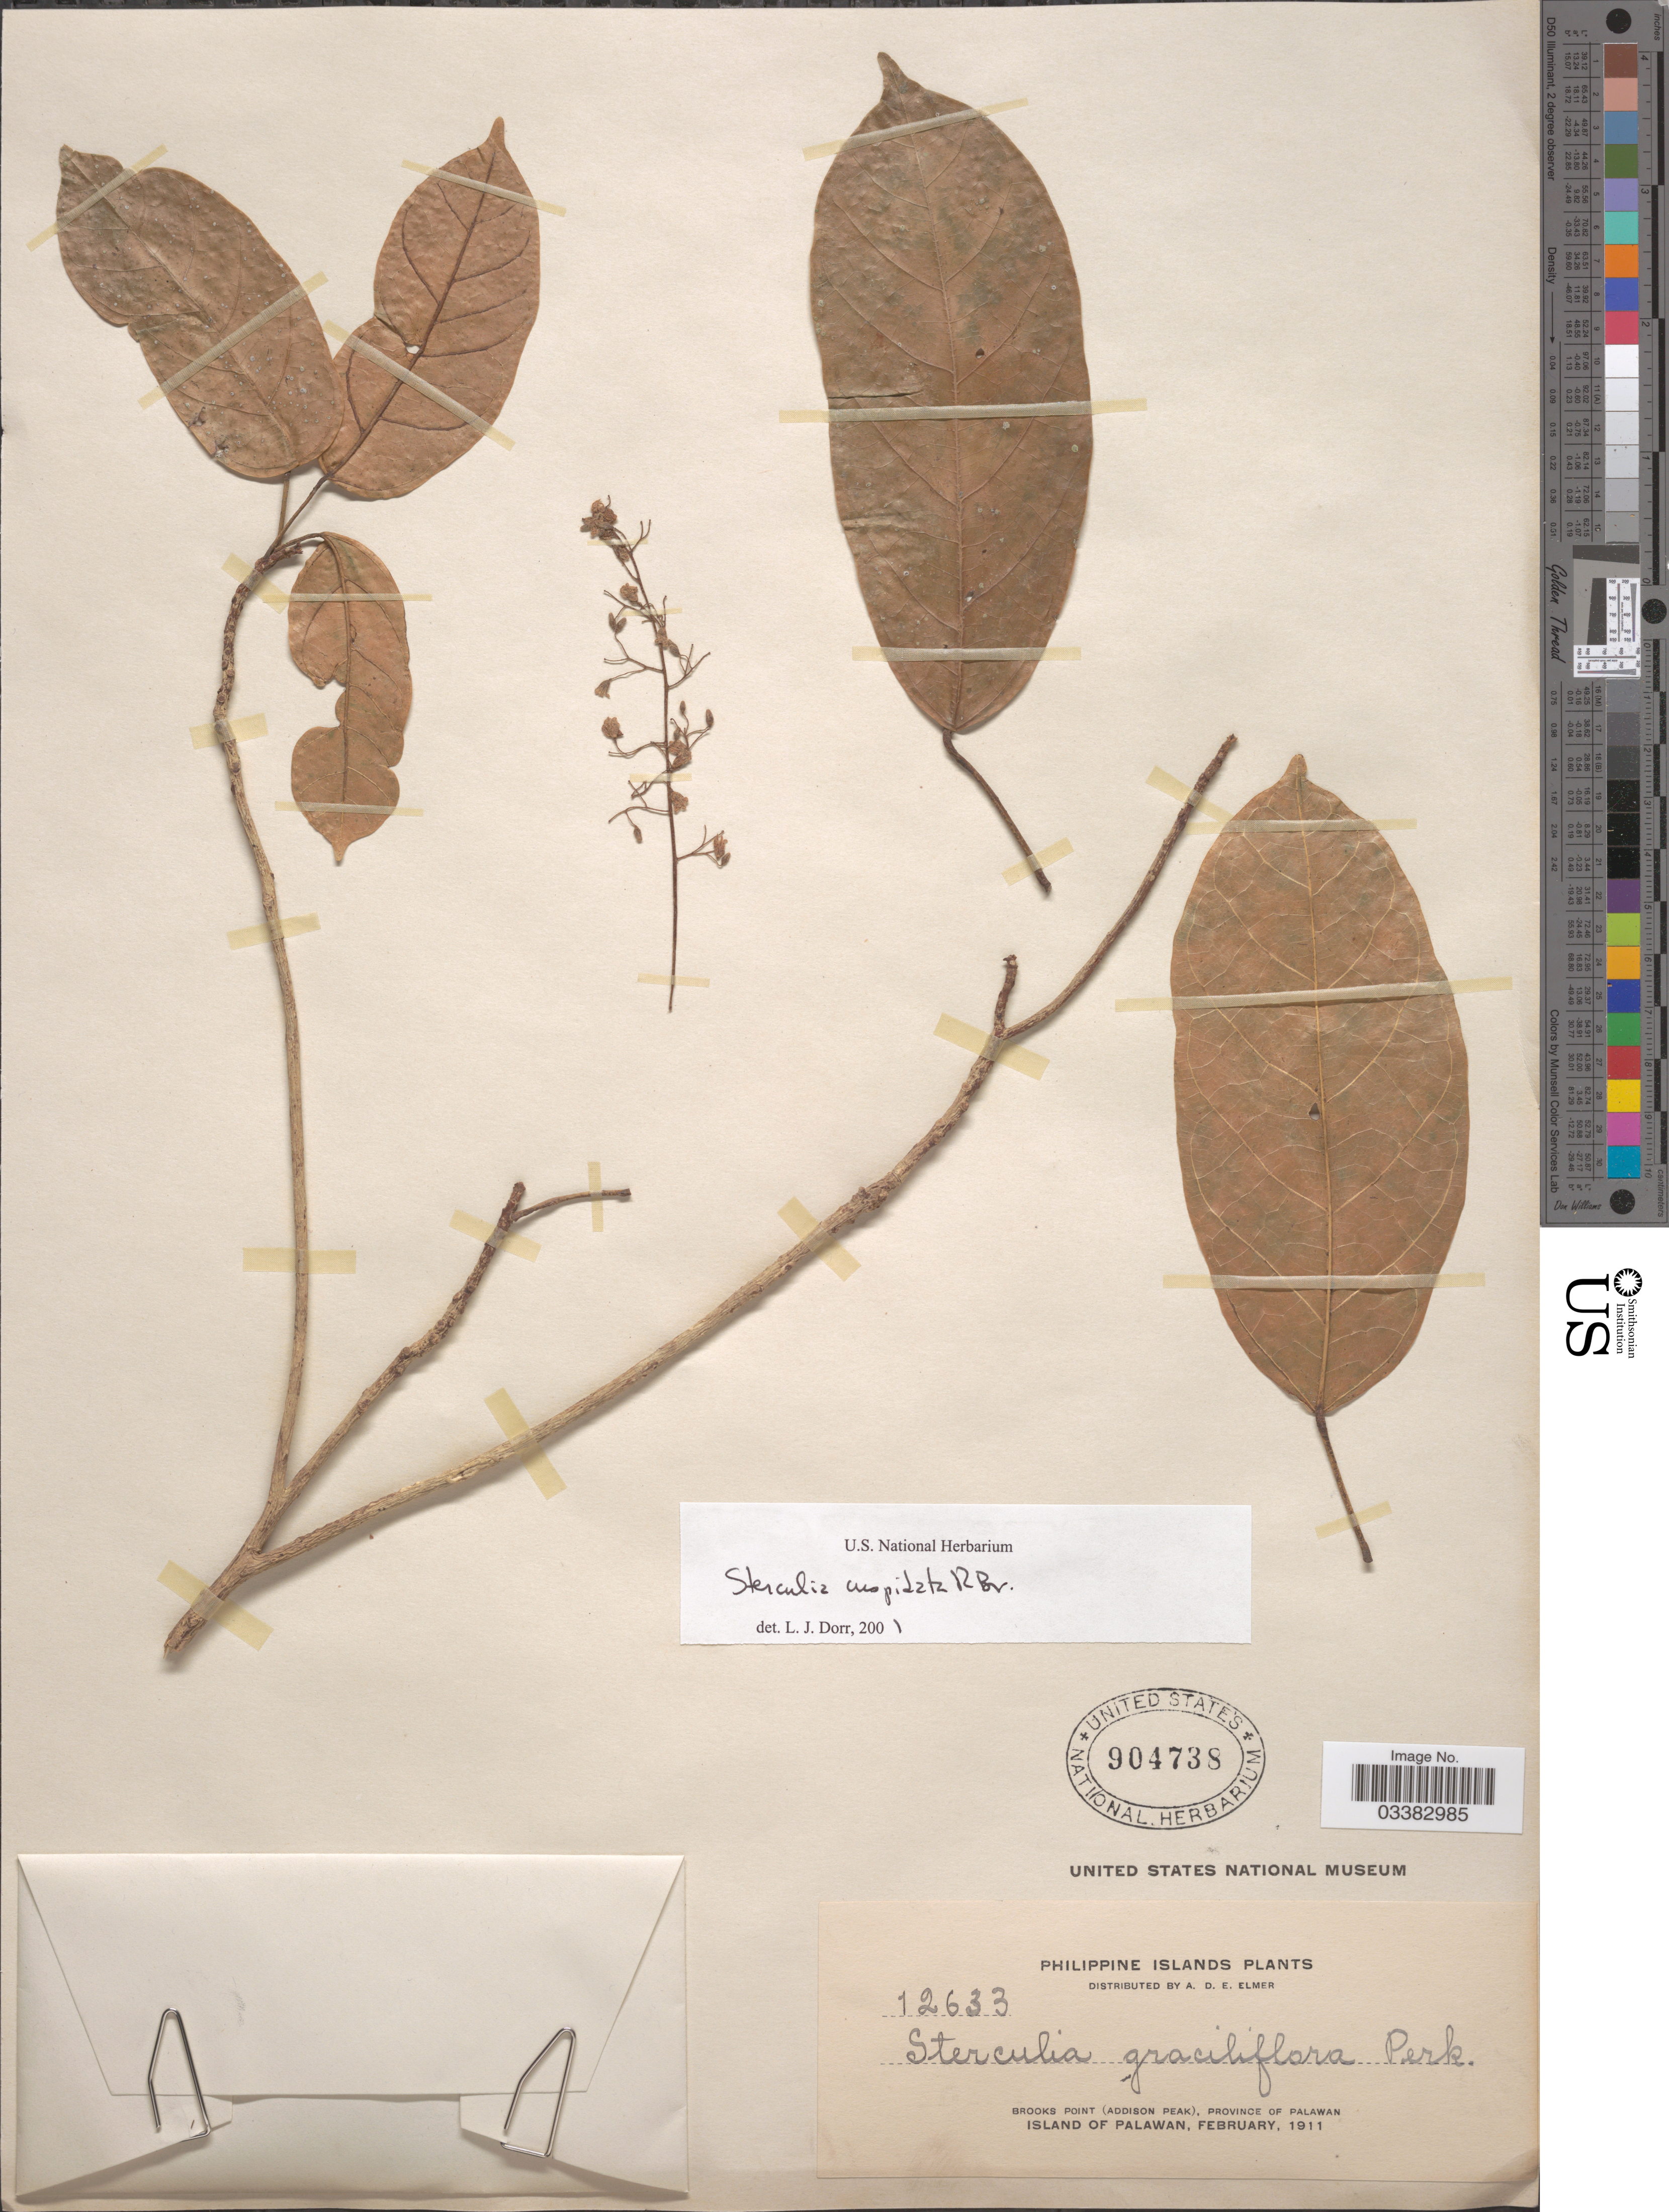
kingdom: Plantae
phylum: Tracheophyta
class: Magnoliopsida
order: Malvales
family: Malvaceae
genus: Sterculia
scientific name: Sterculia cuspidata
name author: R. Br.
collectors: A. D. E. Elmer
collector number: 12633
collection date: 1911-02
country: Philippines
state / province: Mimaropa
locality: Philippine Islands, Brooks Point (Addison Peak), Province of Palawan, Island of Palawan.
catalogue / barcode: US 904738